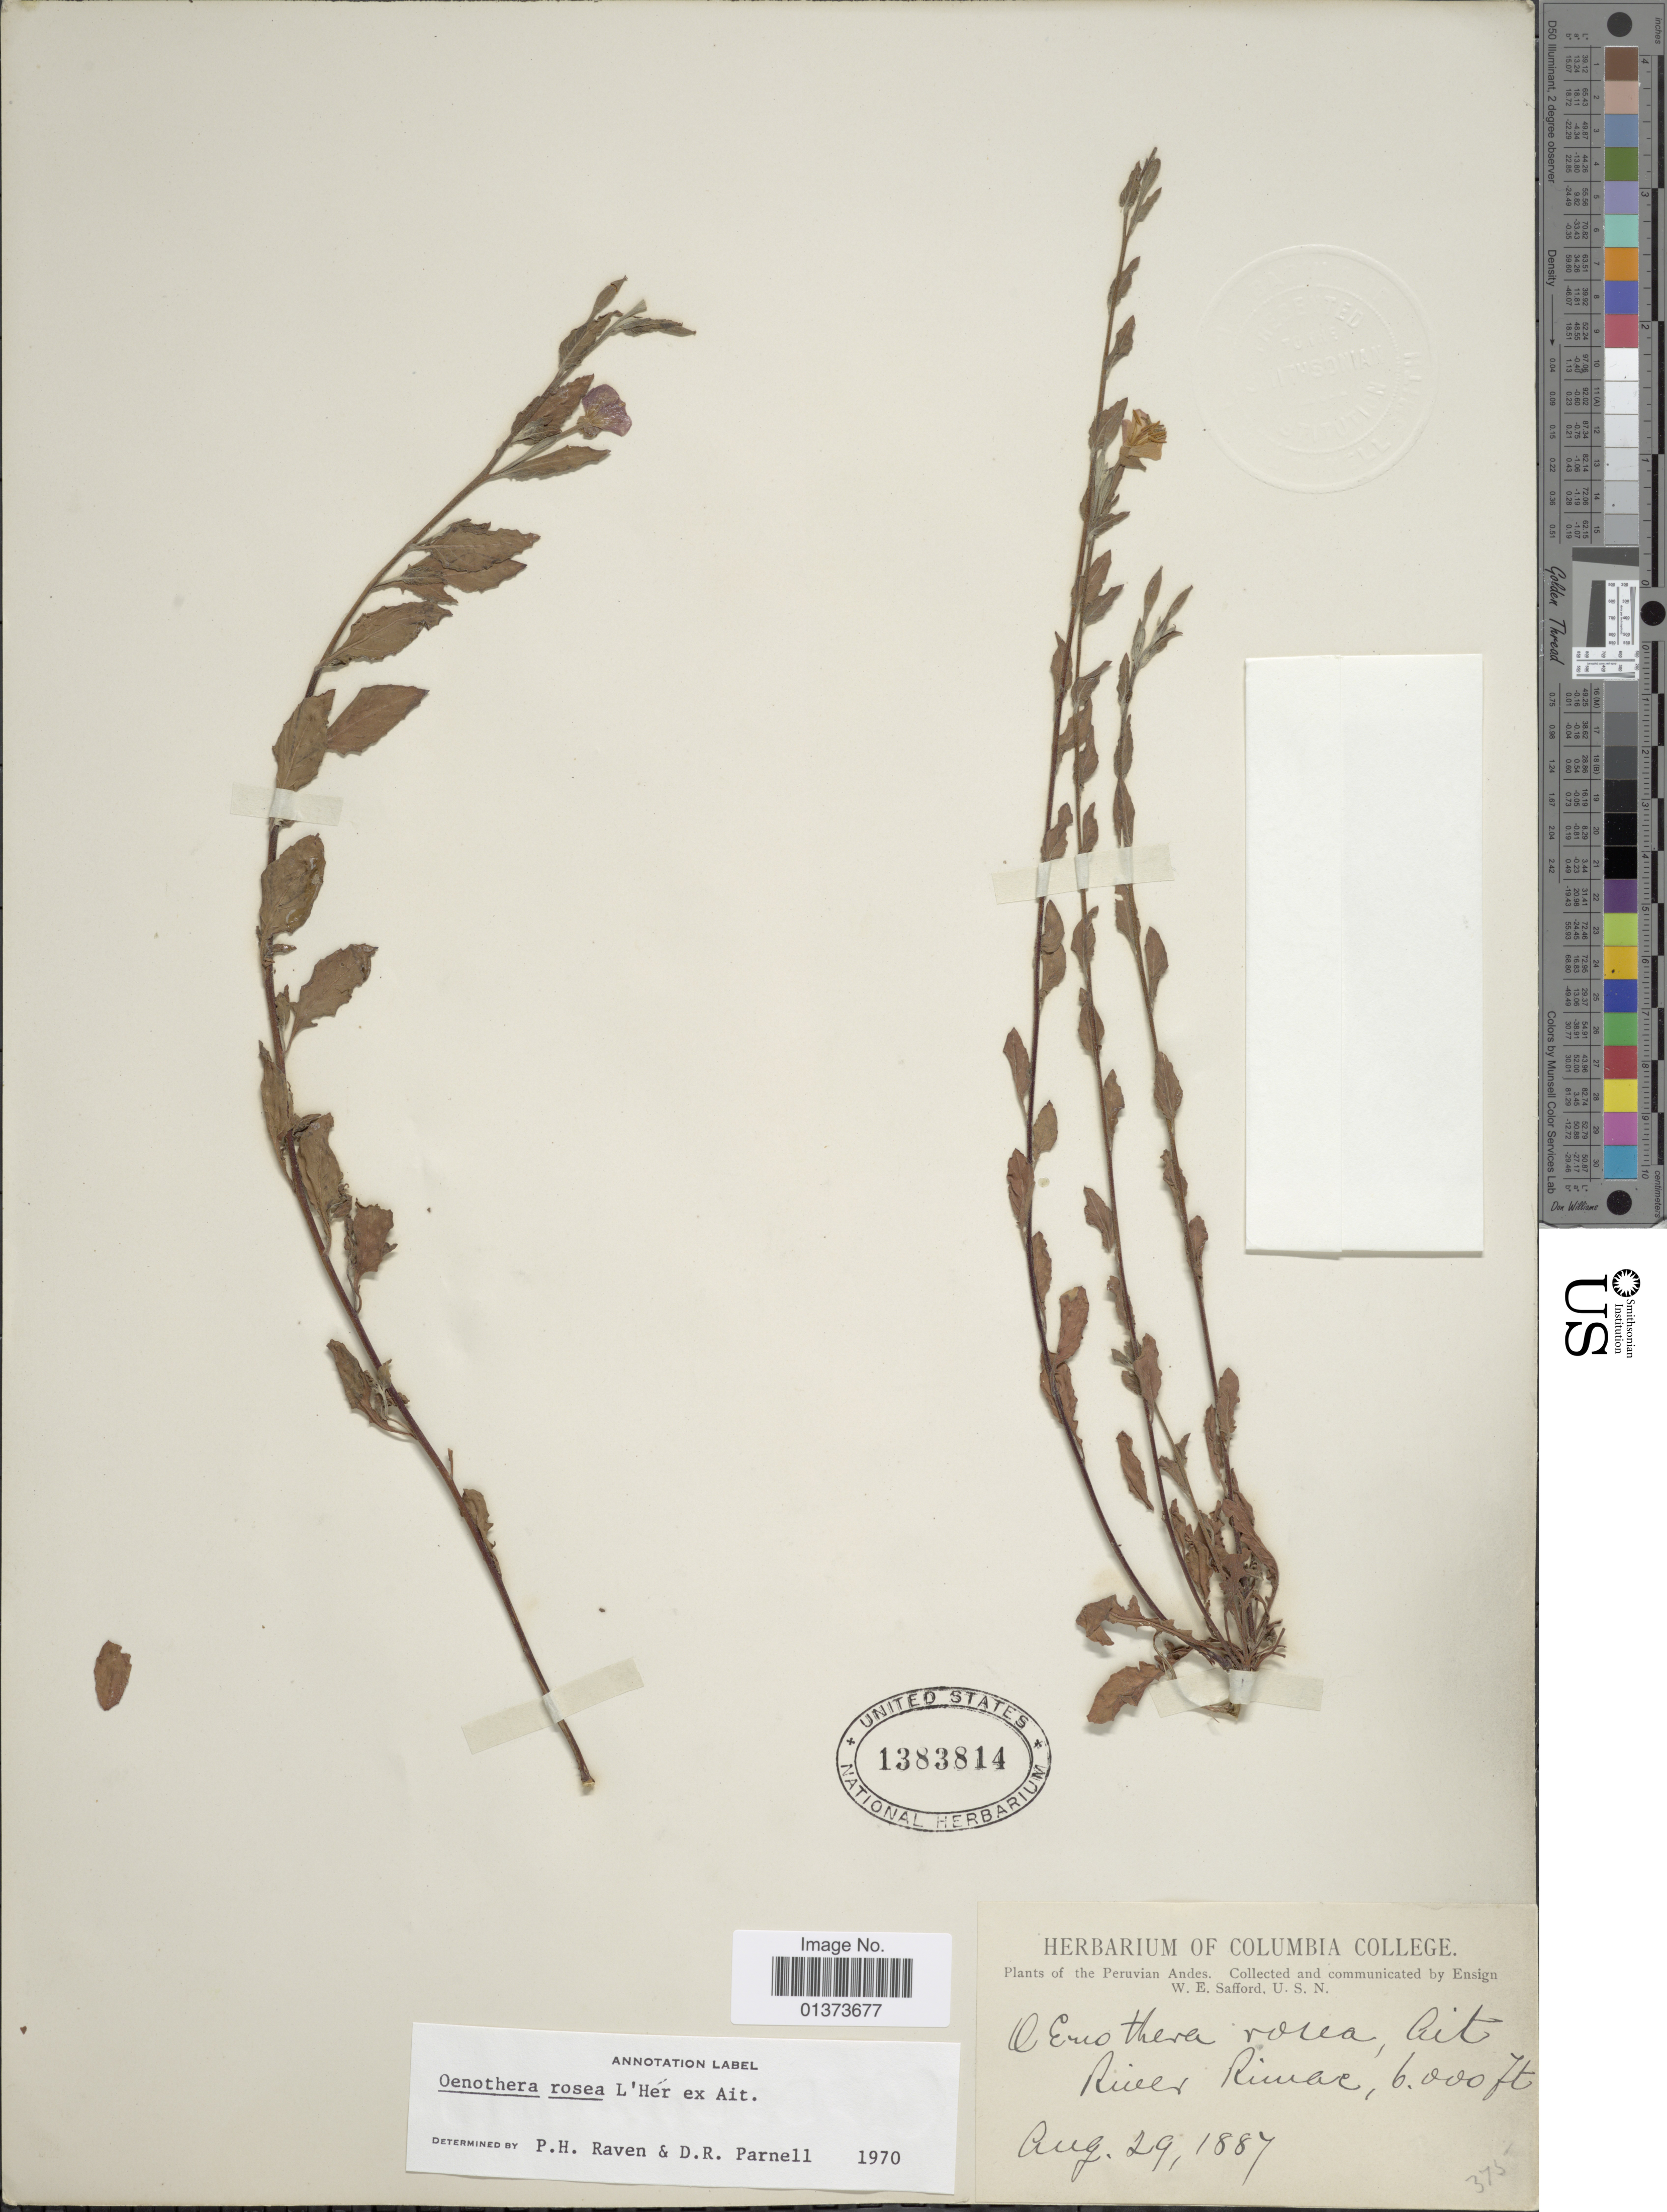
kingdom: Plantae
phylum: Tracheophyta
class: Magnoliopsida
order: Myrtales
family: Onagraceae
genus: Oenothera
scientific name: Oenothera rosea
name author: L'Hér. ex Aiton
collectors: W. E. Safford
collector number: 375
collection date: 1887-08-29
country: Peru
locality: River Rimar, Peruvian Andes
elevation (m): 1829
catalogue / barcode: US 1383814